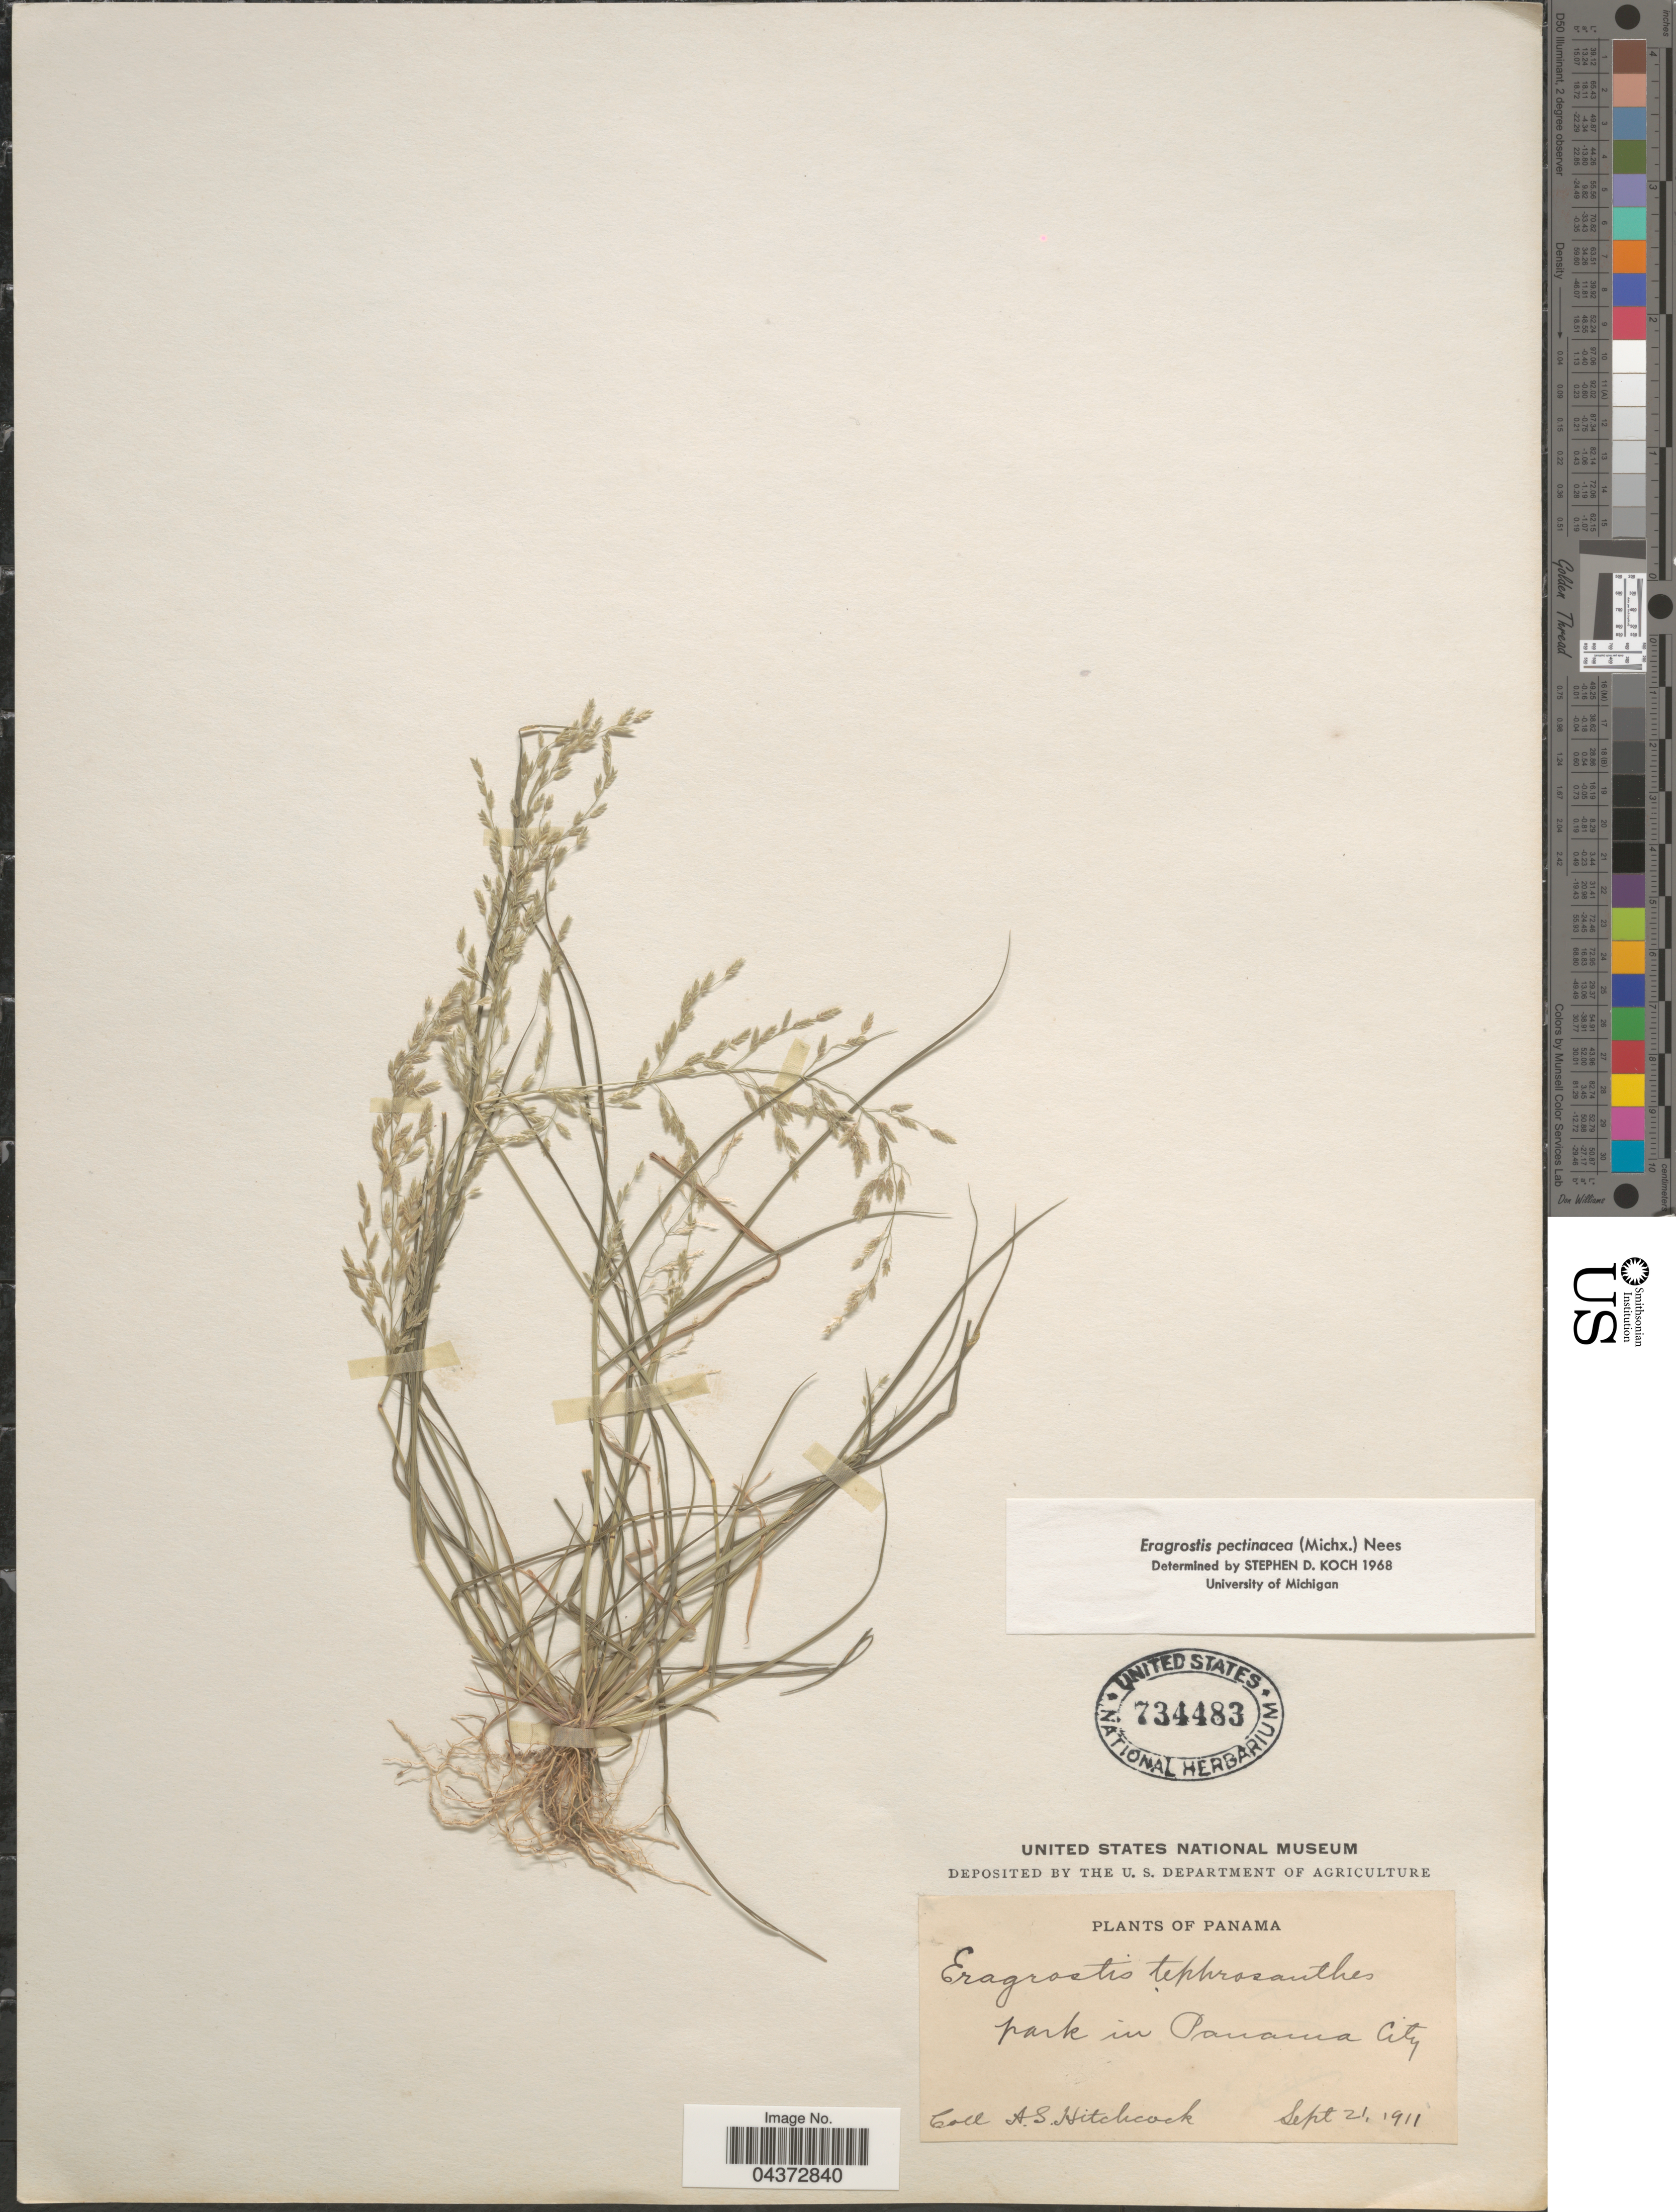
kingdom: Plantae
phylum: Tracheophyta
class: Liliopsida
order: Poales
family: Poaceae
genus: Eragrostis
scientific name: Eragrostis pectinacea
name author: (Michx.) Nees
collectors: A. S. Hitchcock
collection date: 1911-09-21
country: Panama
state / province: Panamá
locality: Park in Panama City.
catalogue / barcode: US 734483